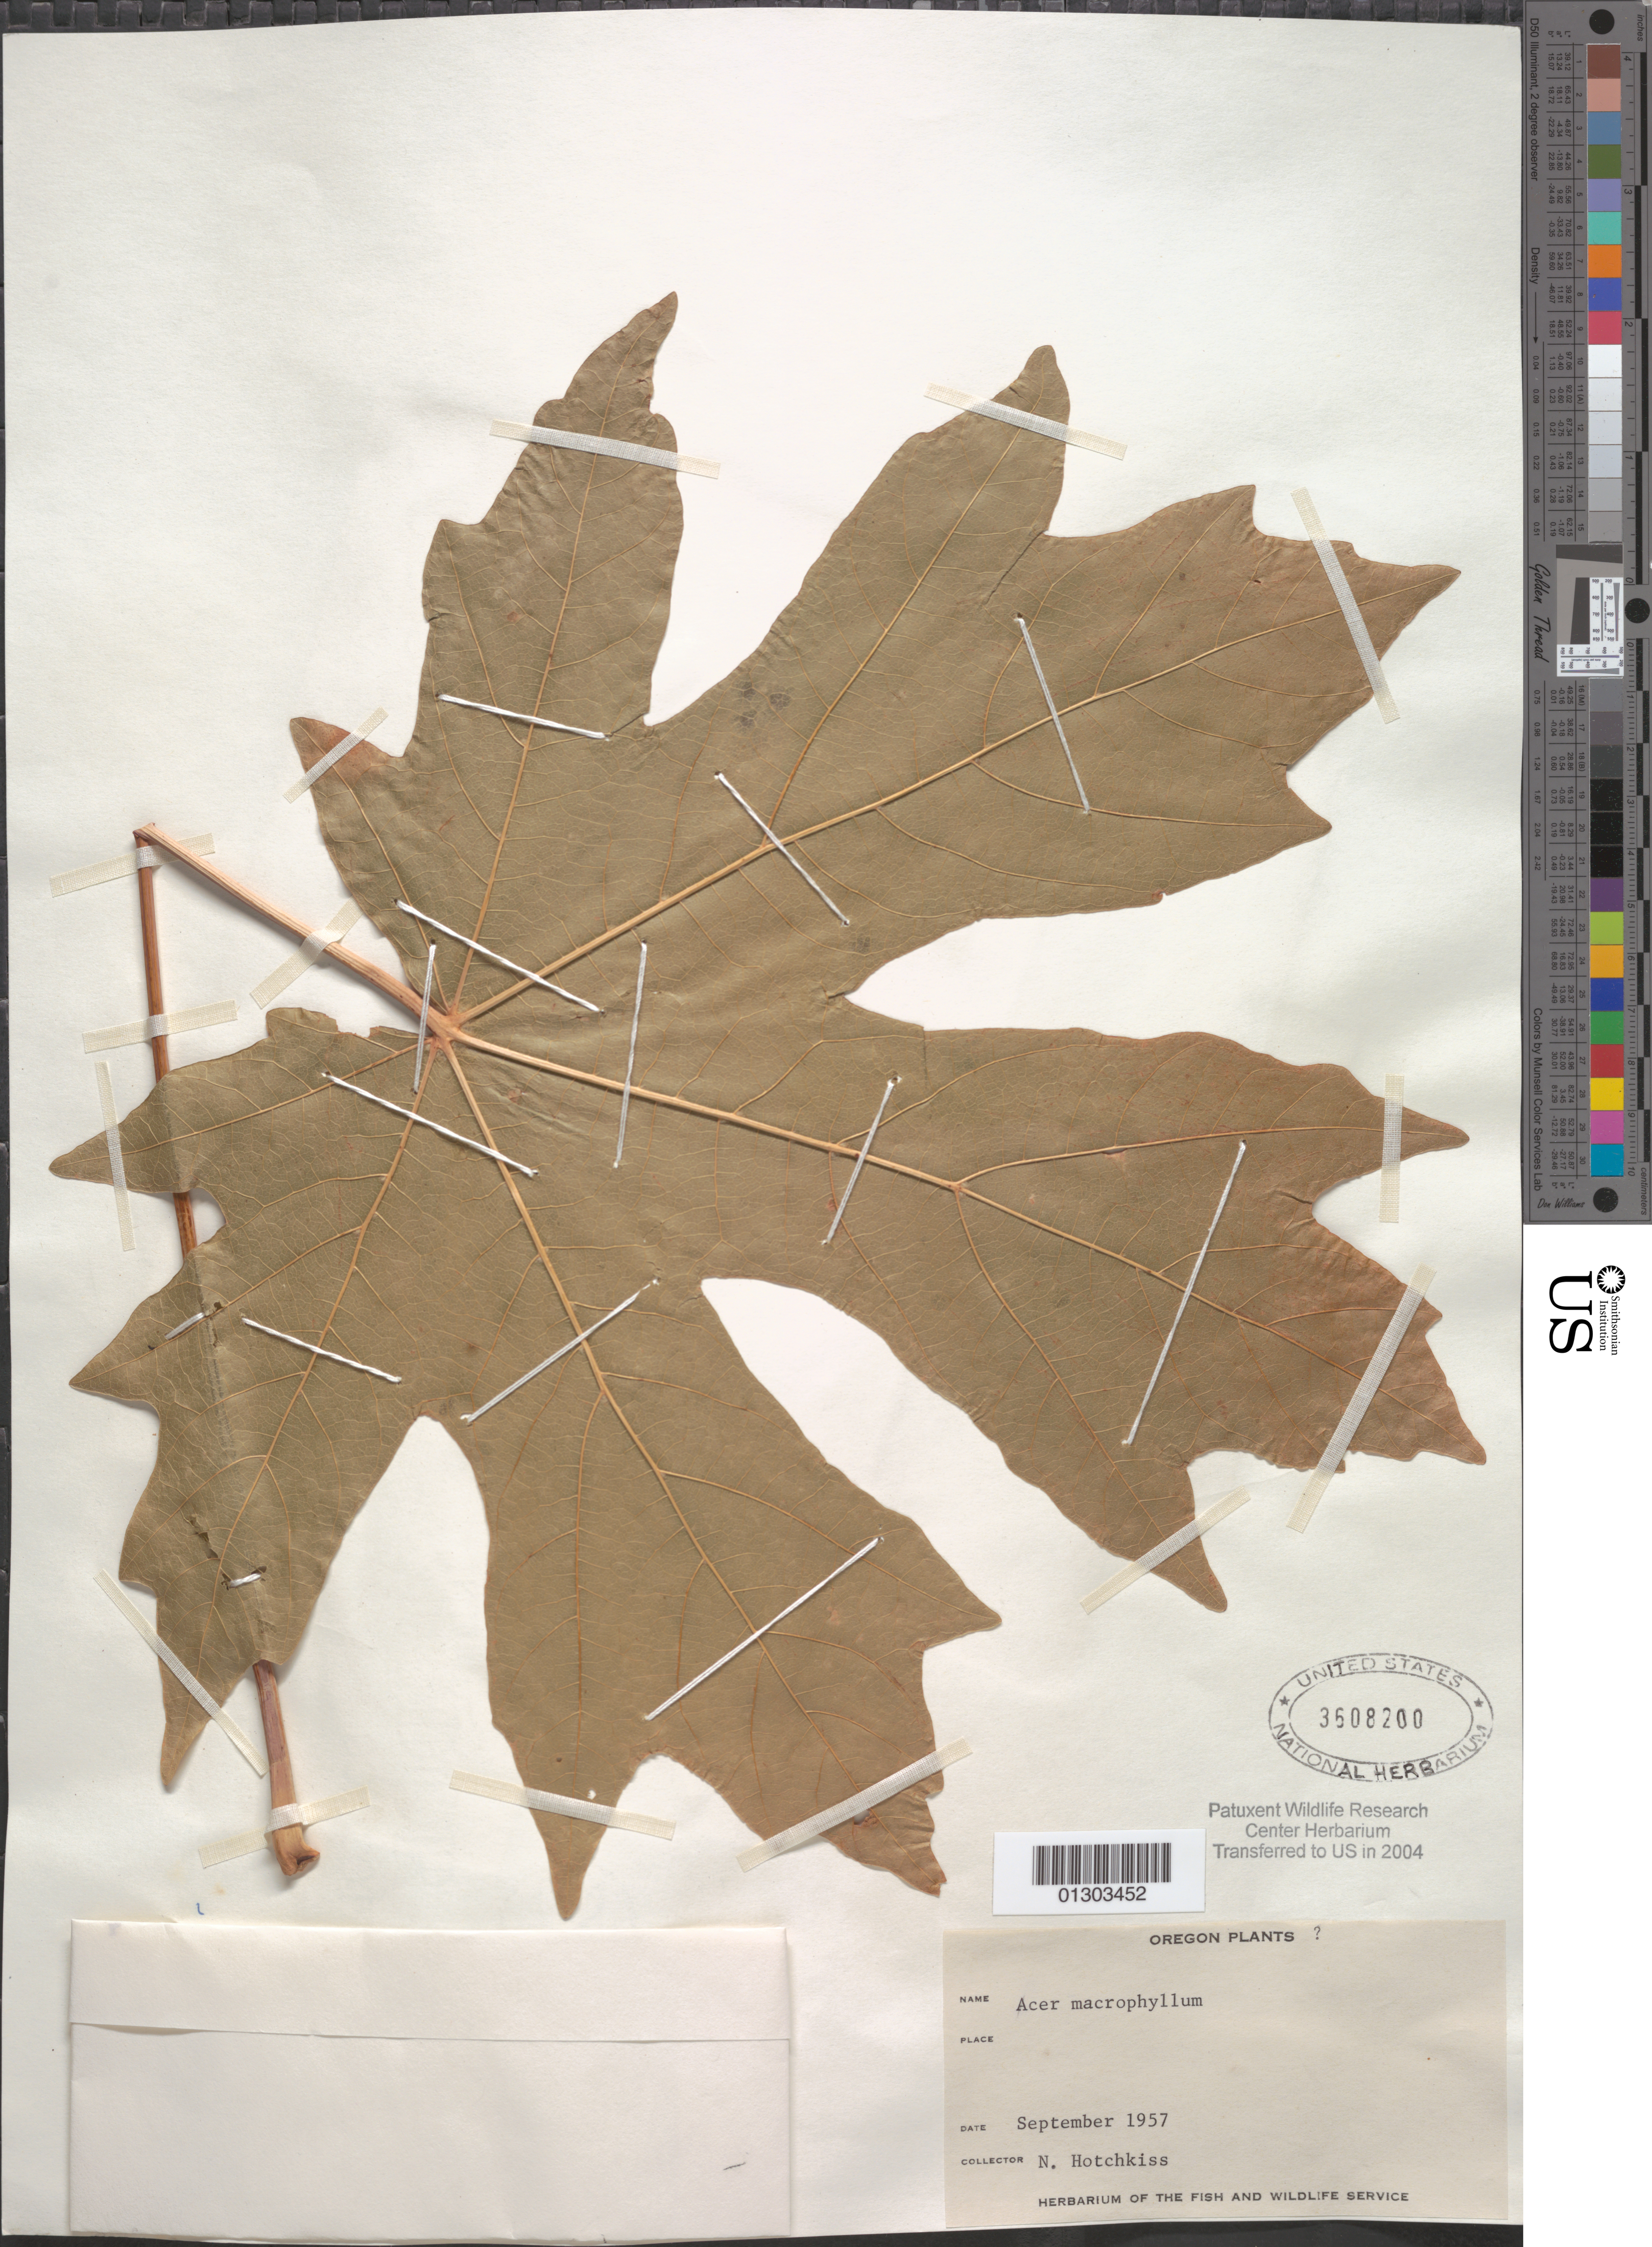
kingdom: Plantae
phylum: Tracheophyta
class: Magnoliopsida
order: Sapindales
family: Sapindaceae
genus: Acer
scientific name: Acer macrophyllum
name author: Pursh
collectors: N. Hotchkiss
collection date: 1957-09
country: United States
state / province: Oregon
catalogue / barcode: US 3608200